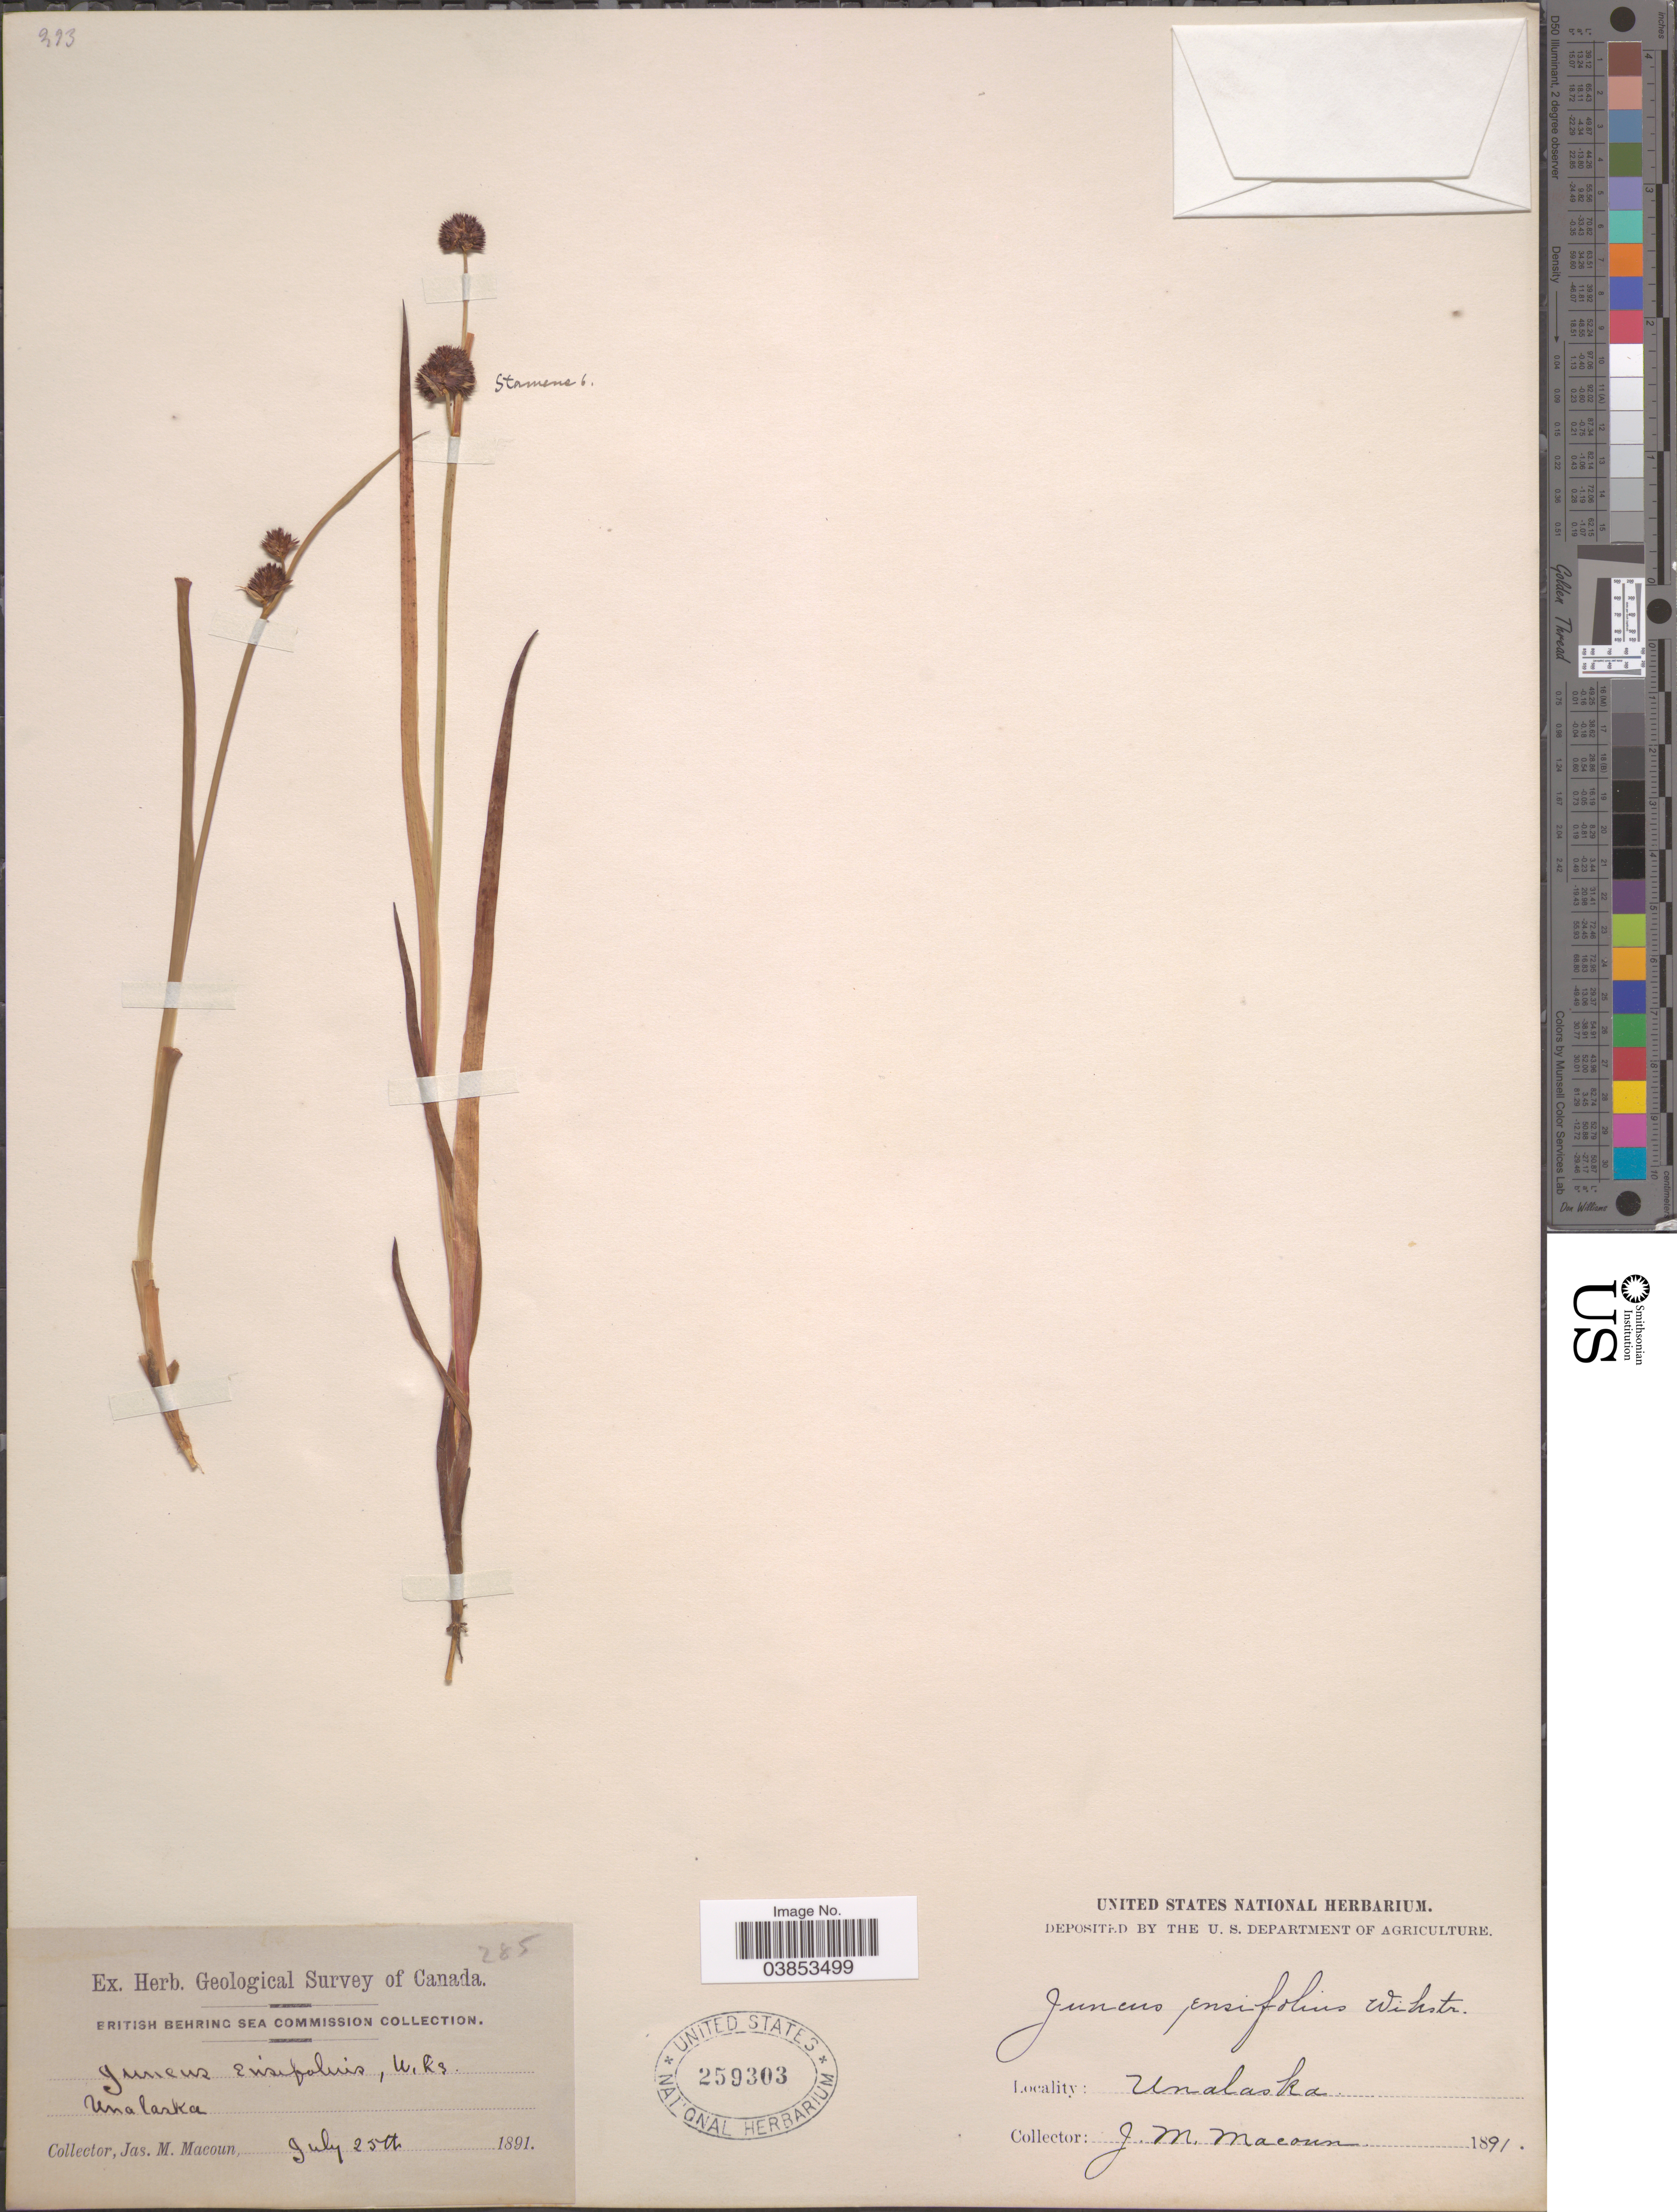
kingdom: Plantae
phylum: Tracheophyta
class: Liliopsida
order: Poales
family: Juncaceae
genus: Juncus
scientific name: Juncus ensifolius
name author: Wikstr.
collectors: J. M. Macoun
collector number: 285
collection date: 1891-07-25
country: United States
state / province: Alaska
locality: Unalaska.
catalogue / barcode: US 259303